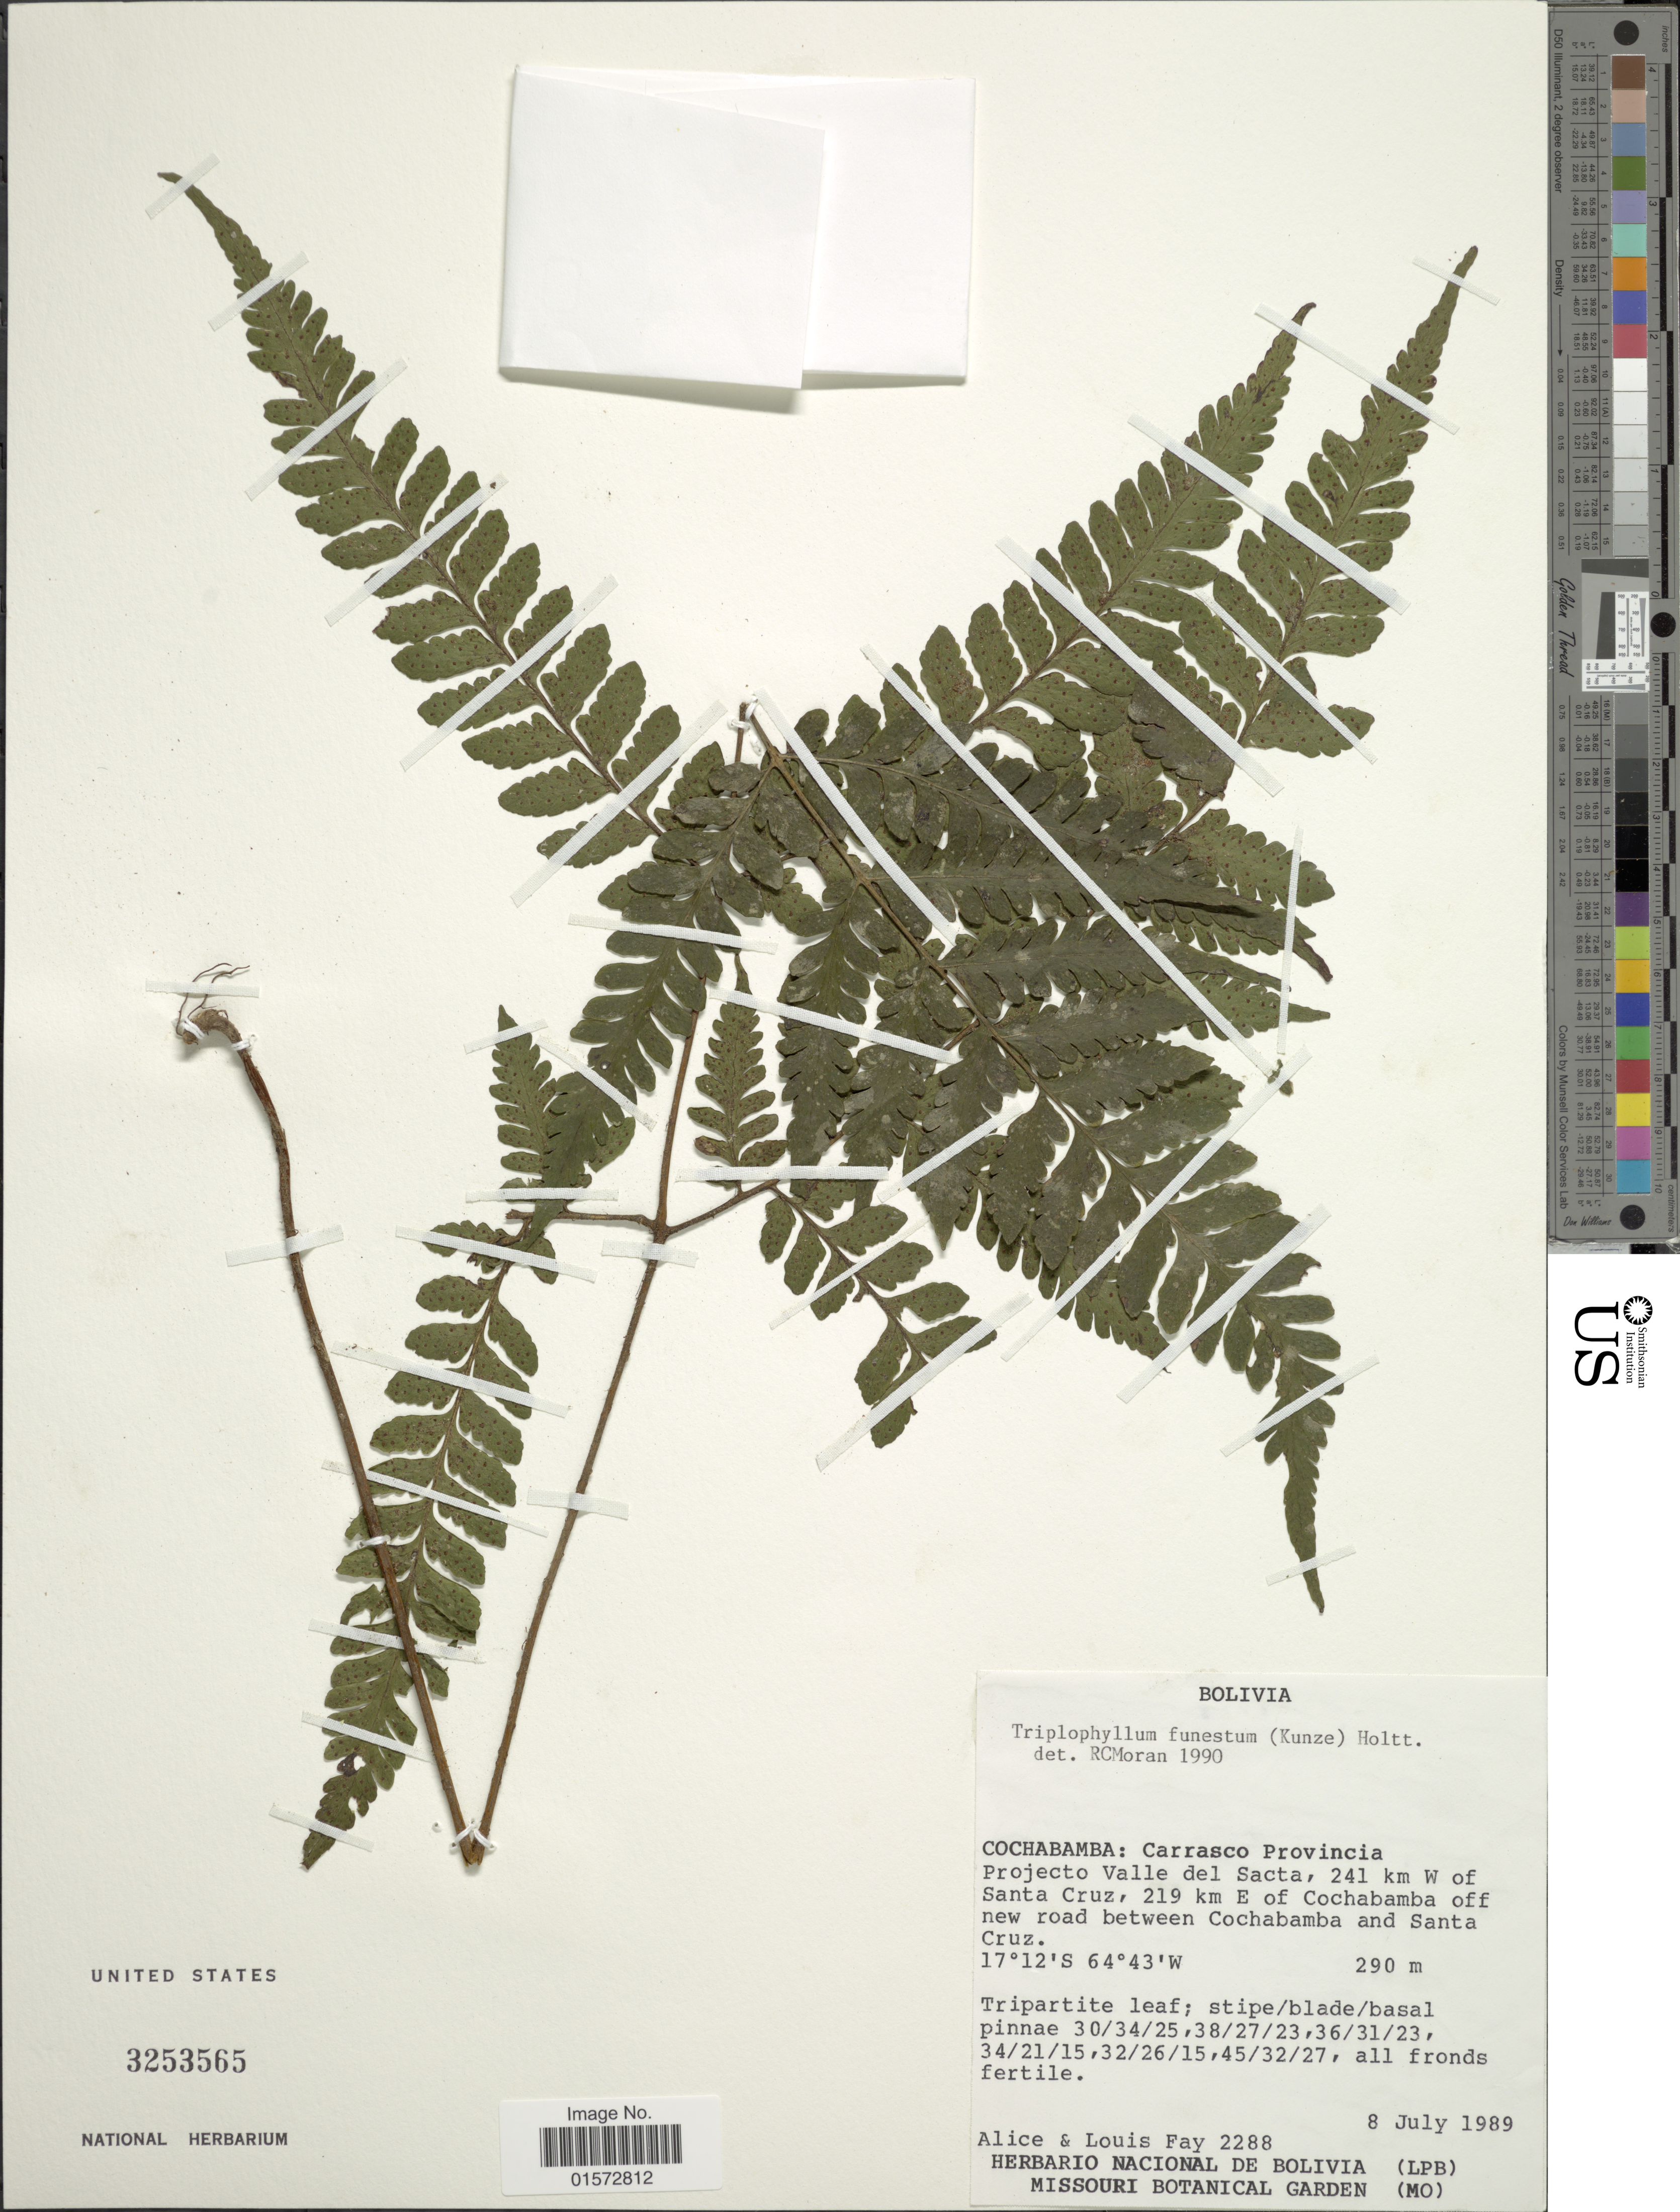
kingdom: Plantae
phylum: Tracheophyta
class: Polypodiopsida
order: Polypodiales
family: Tectariaceae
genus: Triplophyllum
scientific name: Triplophyllum funestum var. funestum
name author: (Kunze) Holttum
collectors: A. Fay & L. Fay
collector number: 2288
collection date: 1989-07-08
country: Bolivia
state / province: Cochabamba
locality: Carrasco Provincia, Projecto Valle del Sacta, 241 km W of Santa Cruz, 219 km E of Cochabamba off new road between Cochabamba and Santa Cruz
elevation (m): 290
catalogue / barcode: US 3253565